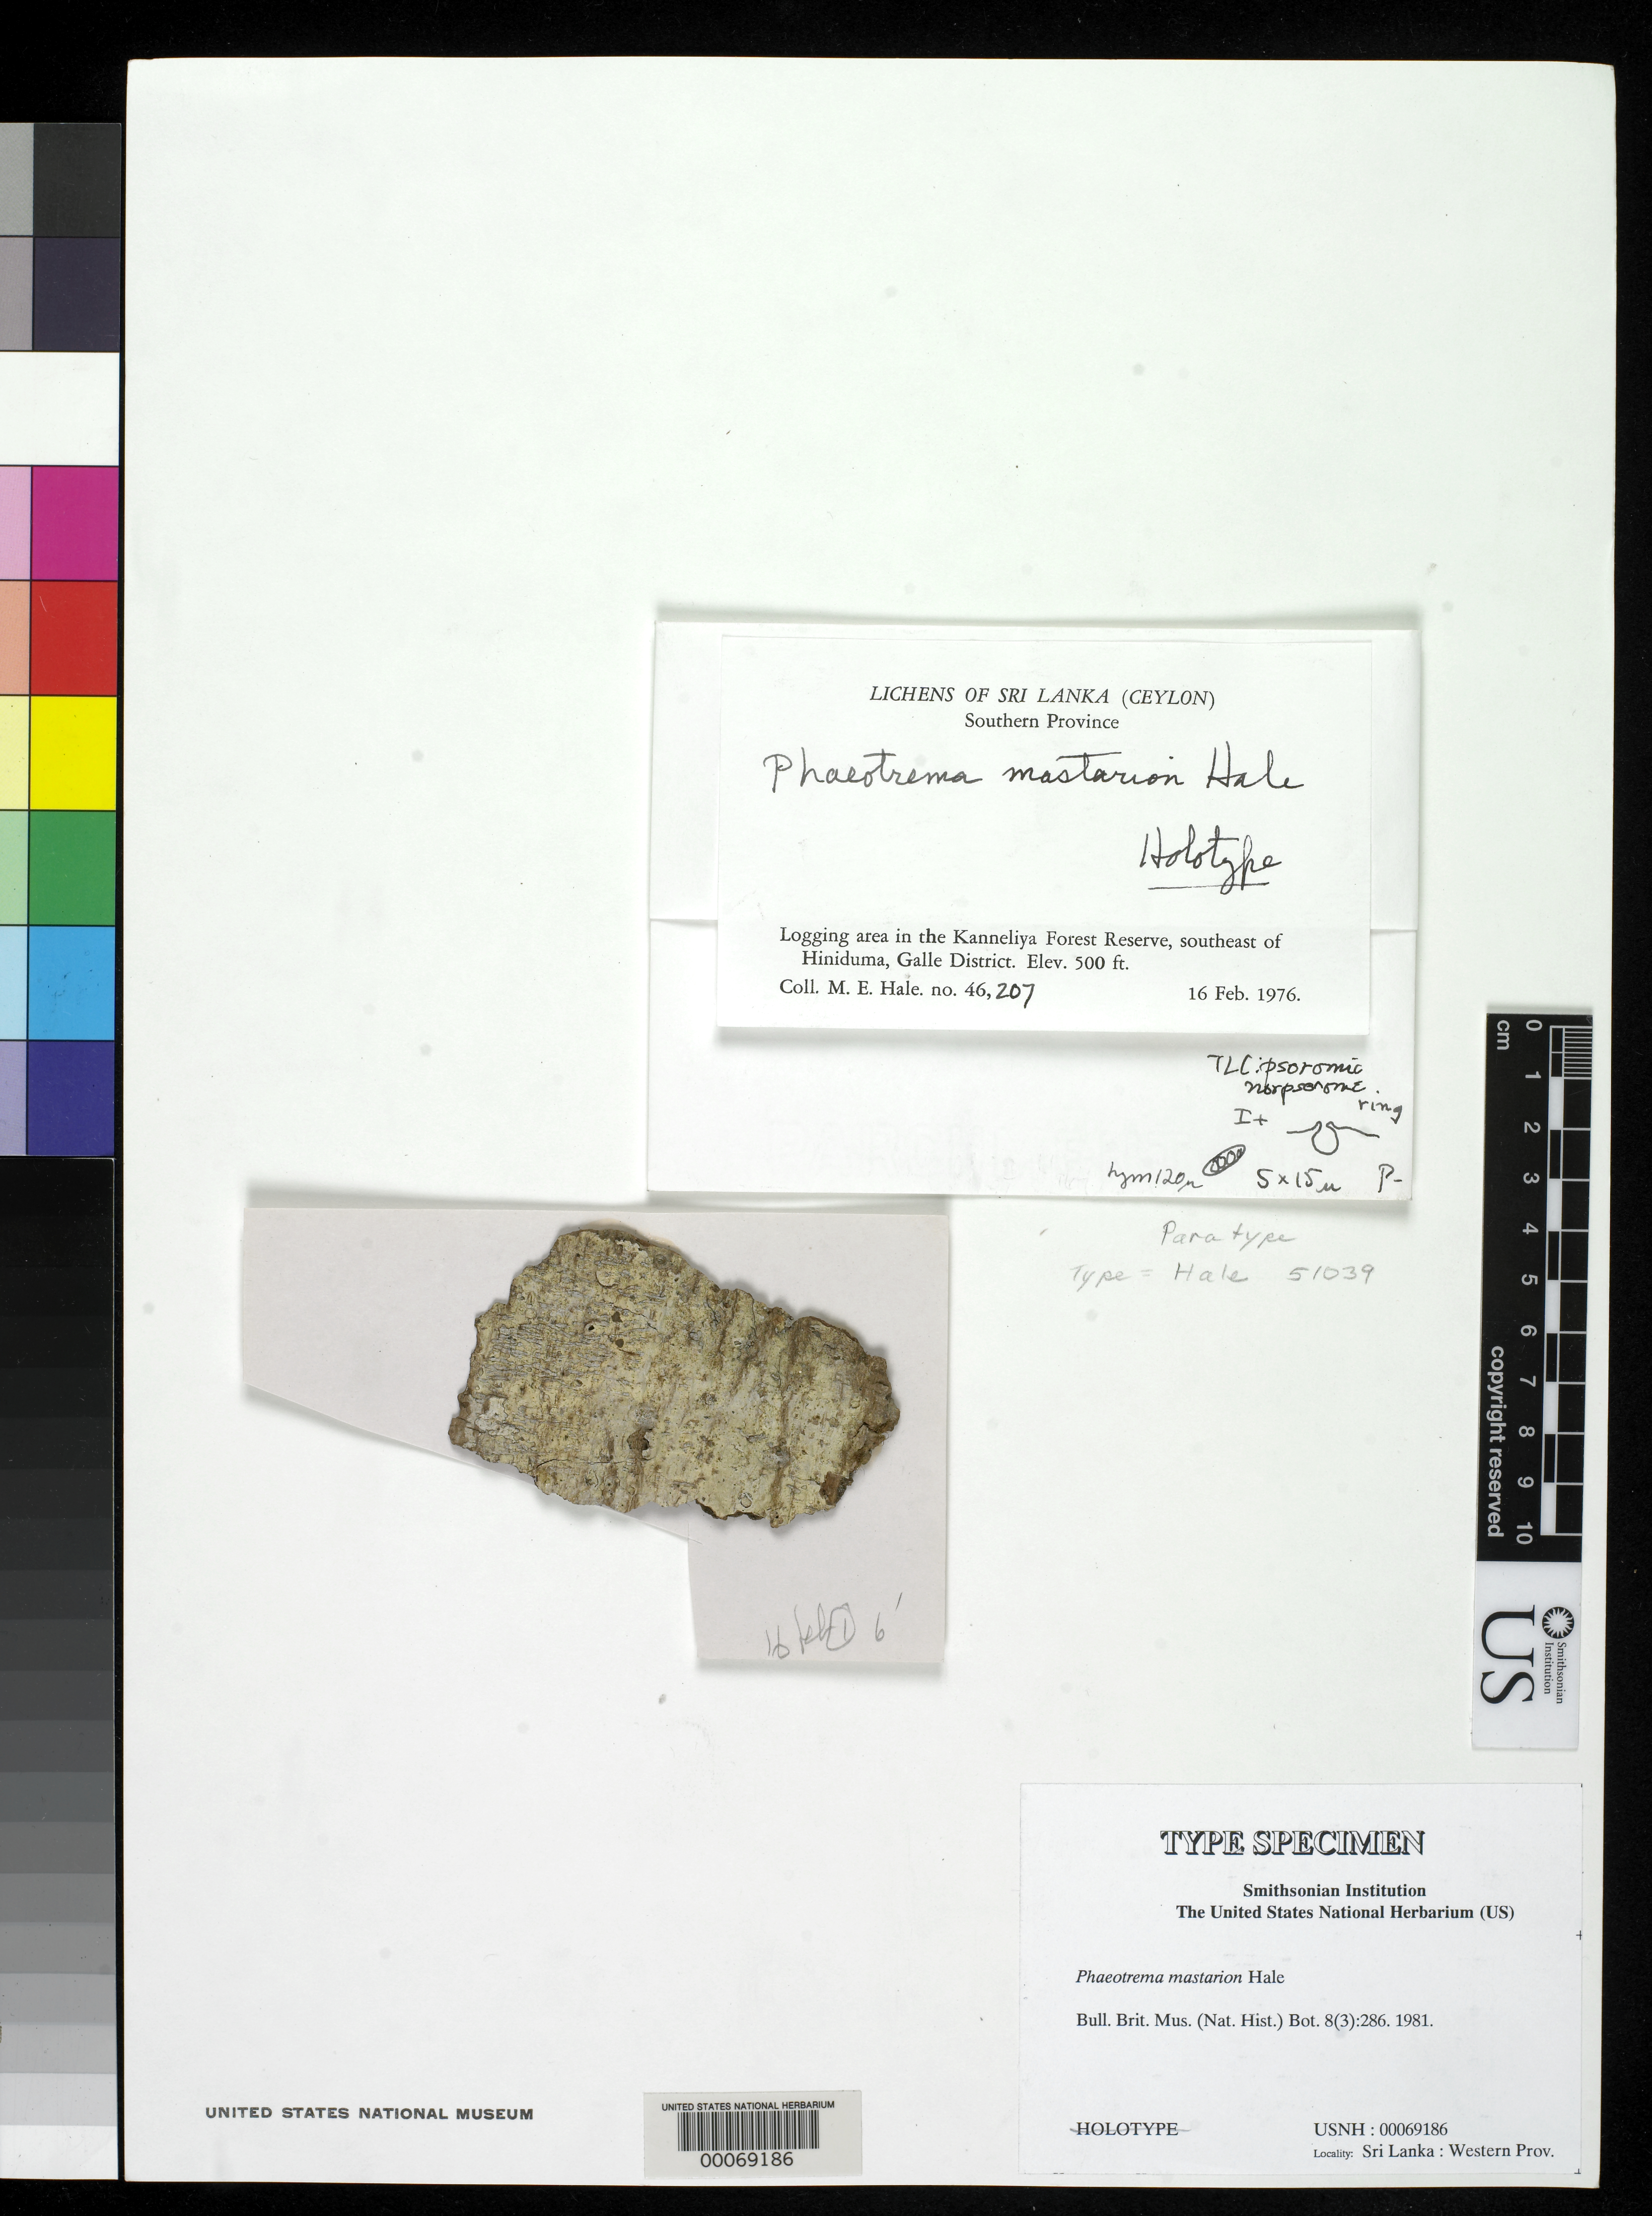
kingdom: Fungi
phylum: Ascomycota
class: Lecanoromycetes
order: Ostropales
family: Graphidaceae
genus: Myriotrema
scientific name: Myriotrema mastarion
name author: Hale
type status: Paratype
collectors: M. Hale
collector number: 46207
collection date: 1976-02-16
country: Sri Lanka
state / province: Southern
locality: Sri Lanka (Ceylon), Southern Province. Logging area in the Kanneliya Forest Reserve, southeast of Hiniduma, Galle District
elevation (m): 152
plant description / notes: Annotated as holotype of Phaeotrema mastarion Hale, but name published as Myriotrema mastarion Hale (and this collection as paratype; type collection is Hale 51039)